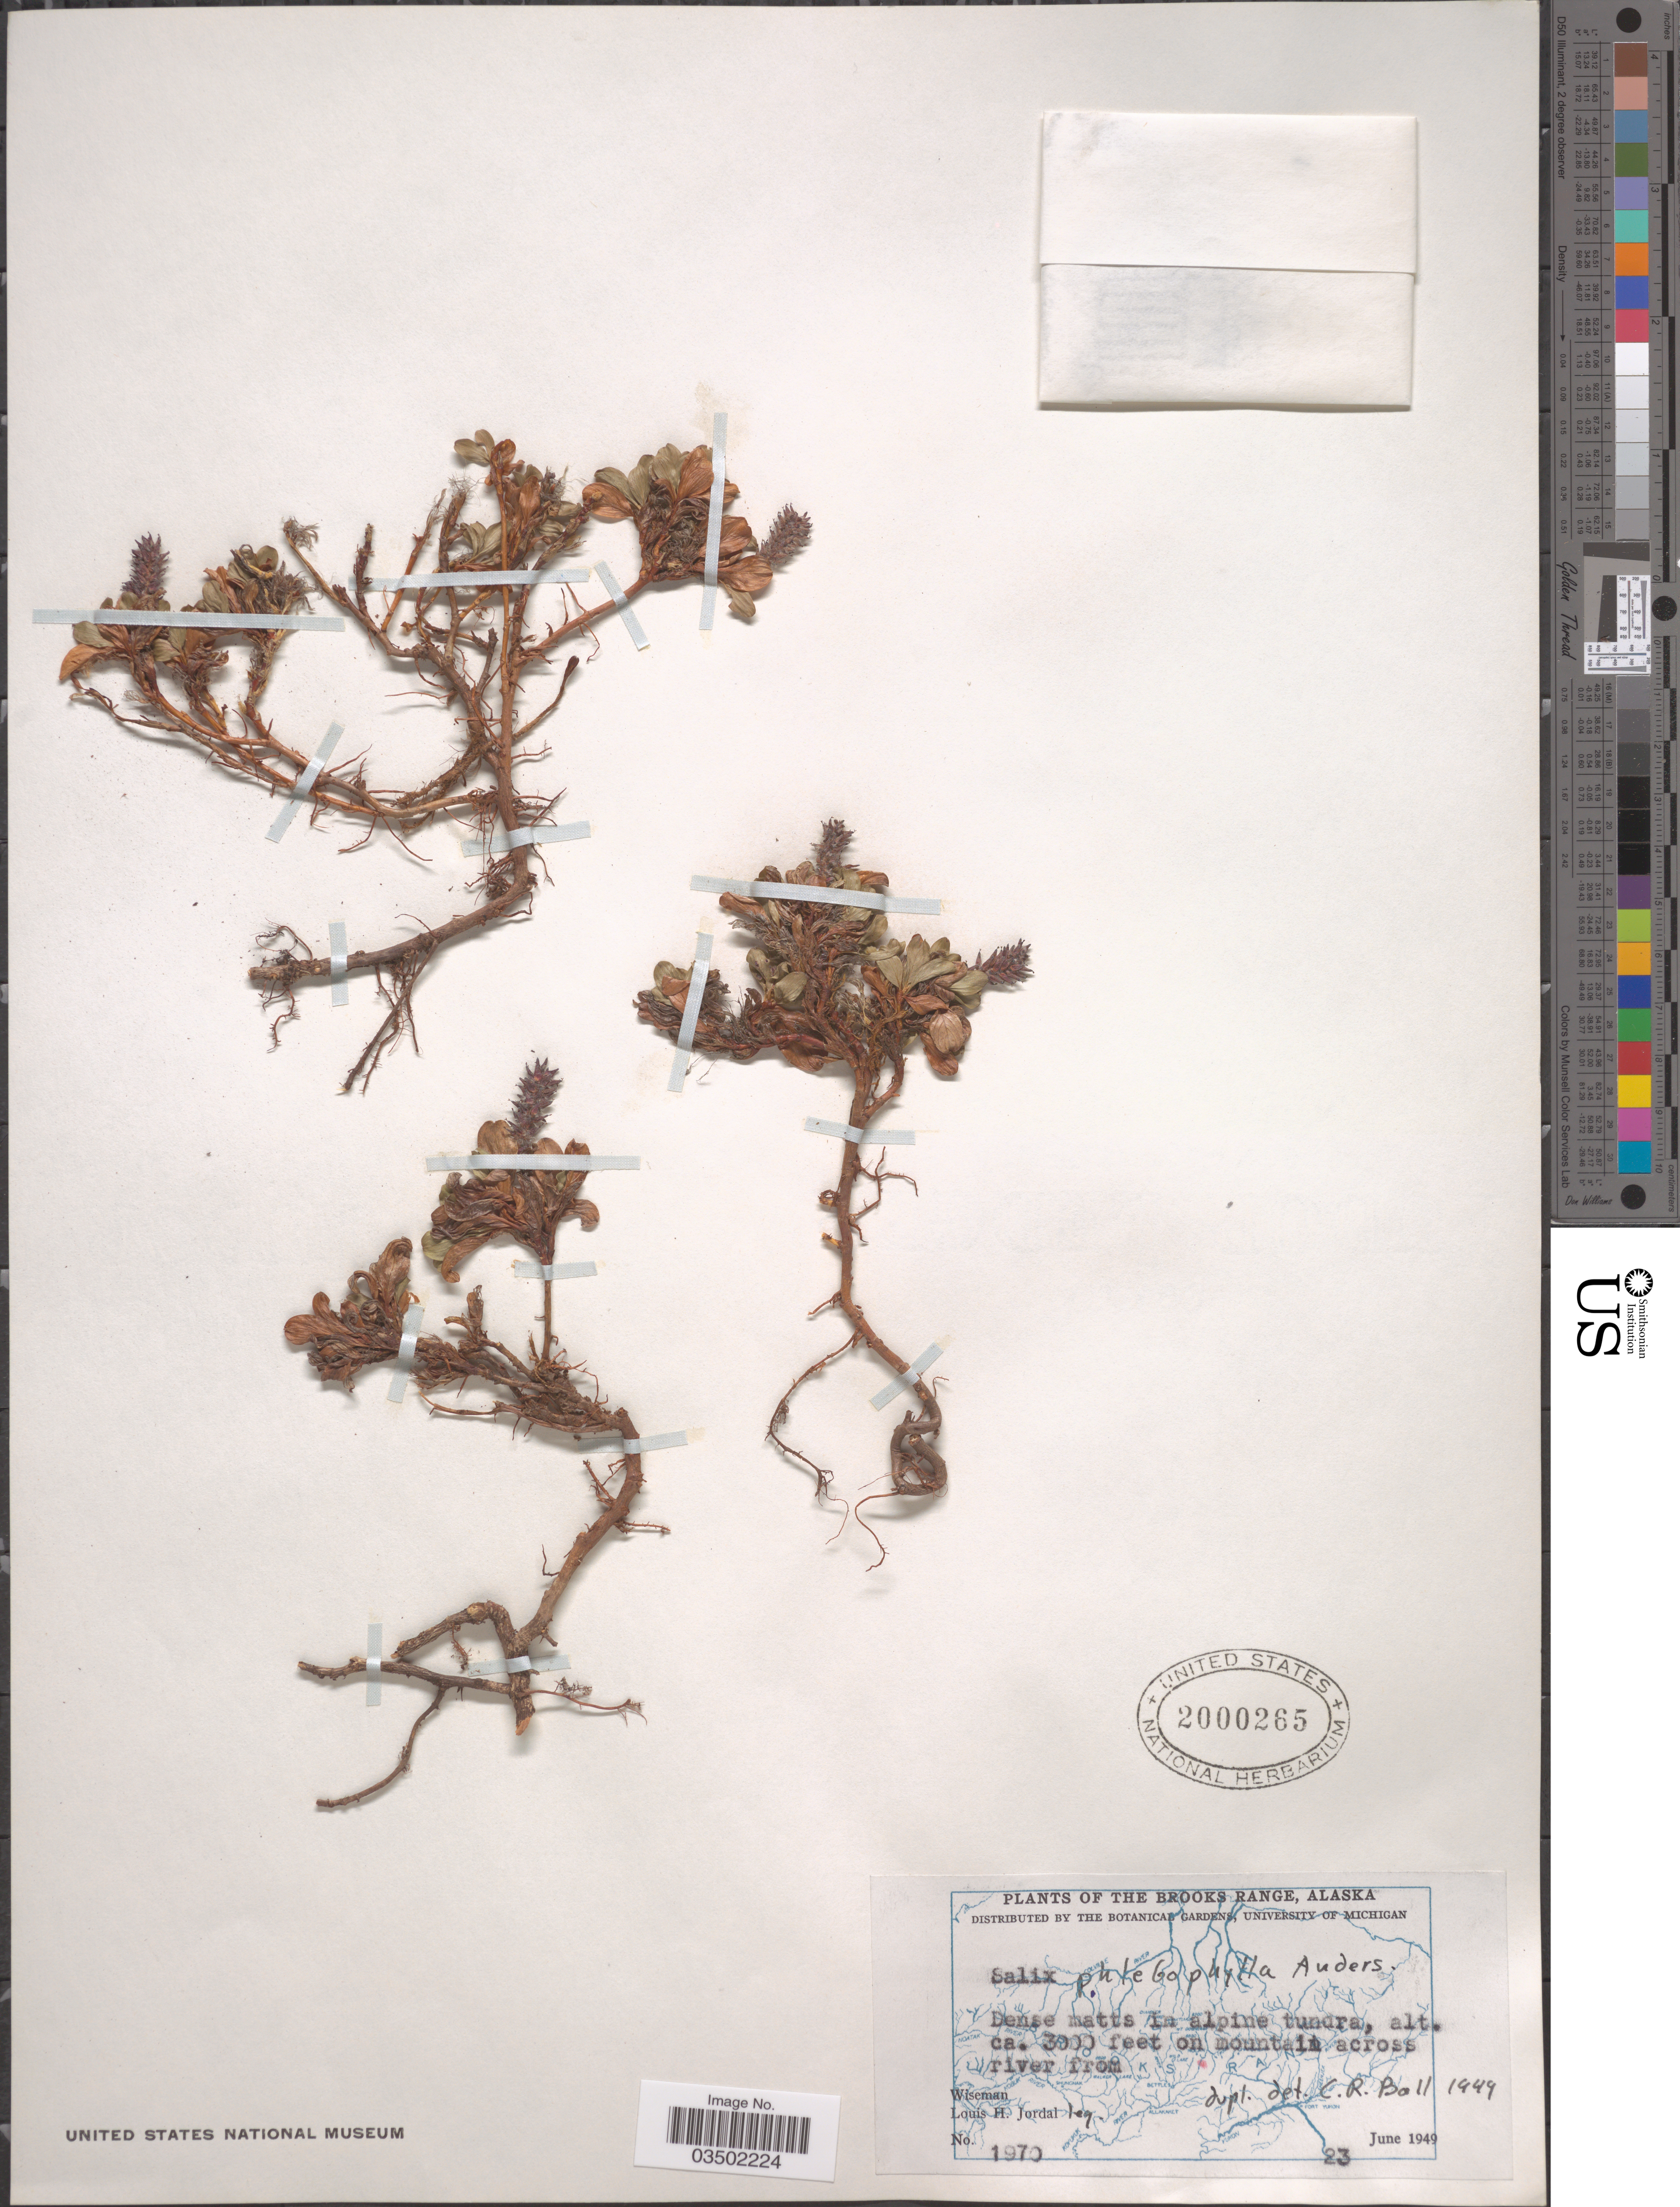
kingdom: Plantae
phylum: Tracheophyta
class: Magnoliopsida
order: Malpighiales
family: Salicaceae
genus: Salix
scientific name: Salix phlebophylla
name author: Andersson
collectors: L. Jordal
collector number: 1970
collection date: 1949-06-23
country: United States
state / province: Alaska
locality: The Brooks Range. Dense matts in alpine tundra. On mountain across river from Wiseman.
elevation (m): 914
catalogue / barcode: US 2000265